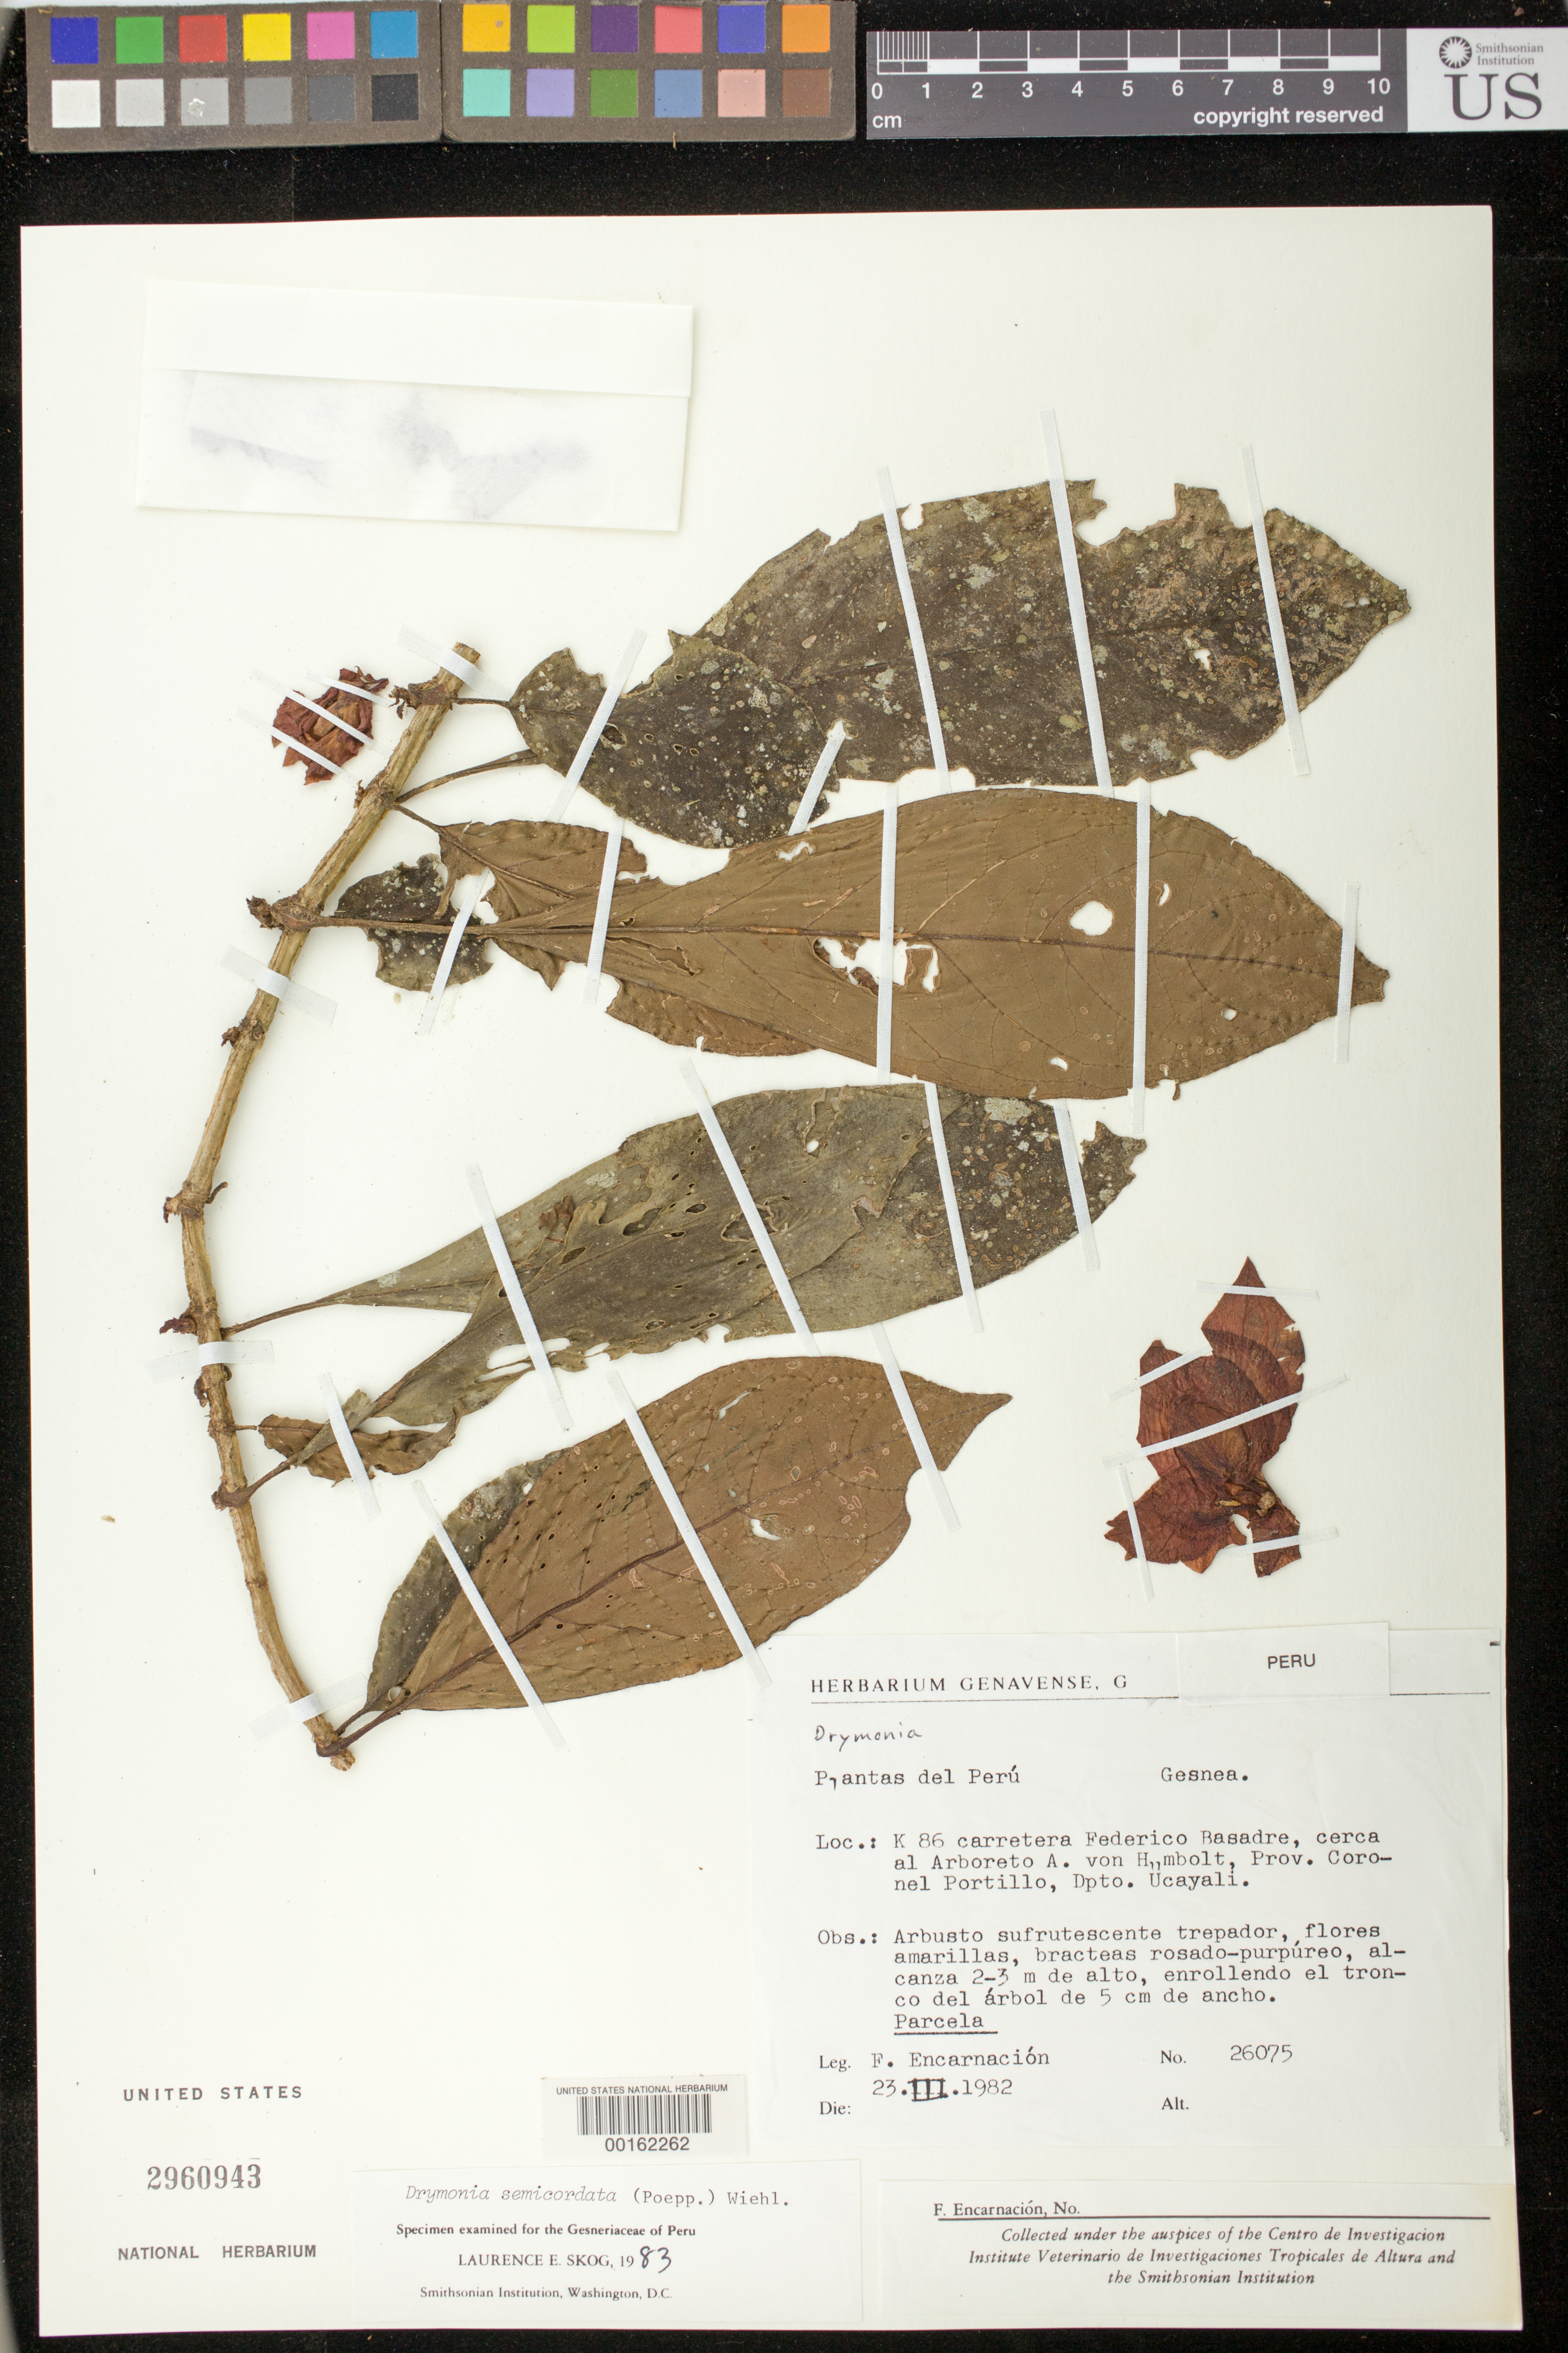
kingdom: Plantae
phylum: Tracheophyta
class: Magnoliopsida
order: Lamiales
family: Gesneriaceae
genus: Drymonia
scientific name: Drymonia semicordata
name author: (Poepp.) Wiehler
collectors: F. Encarnación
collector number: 26075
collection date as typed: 23 Mar 1982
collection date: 1982-03-23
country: Peru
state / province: Loreto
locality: Prov. Coronel Portillo; K 86 Federico Basadre Highway, near Arboreto a Von Humboldt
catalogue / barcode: US 2960943